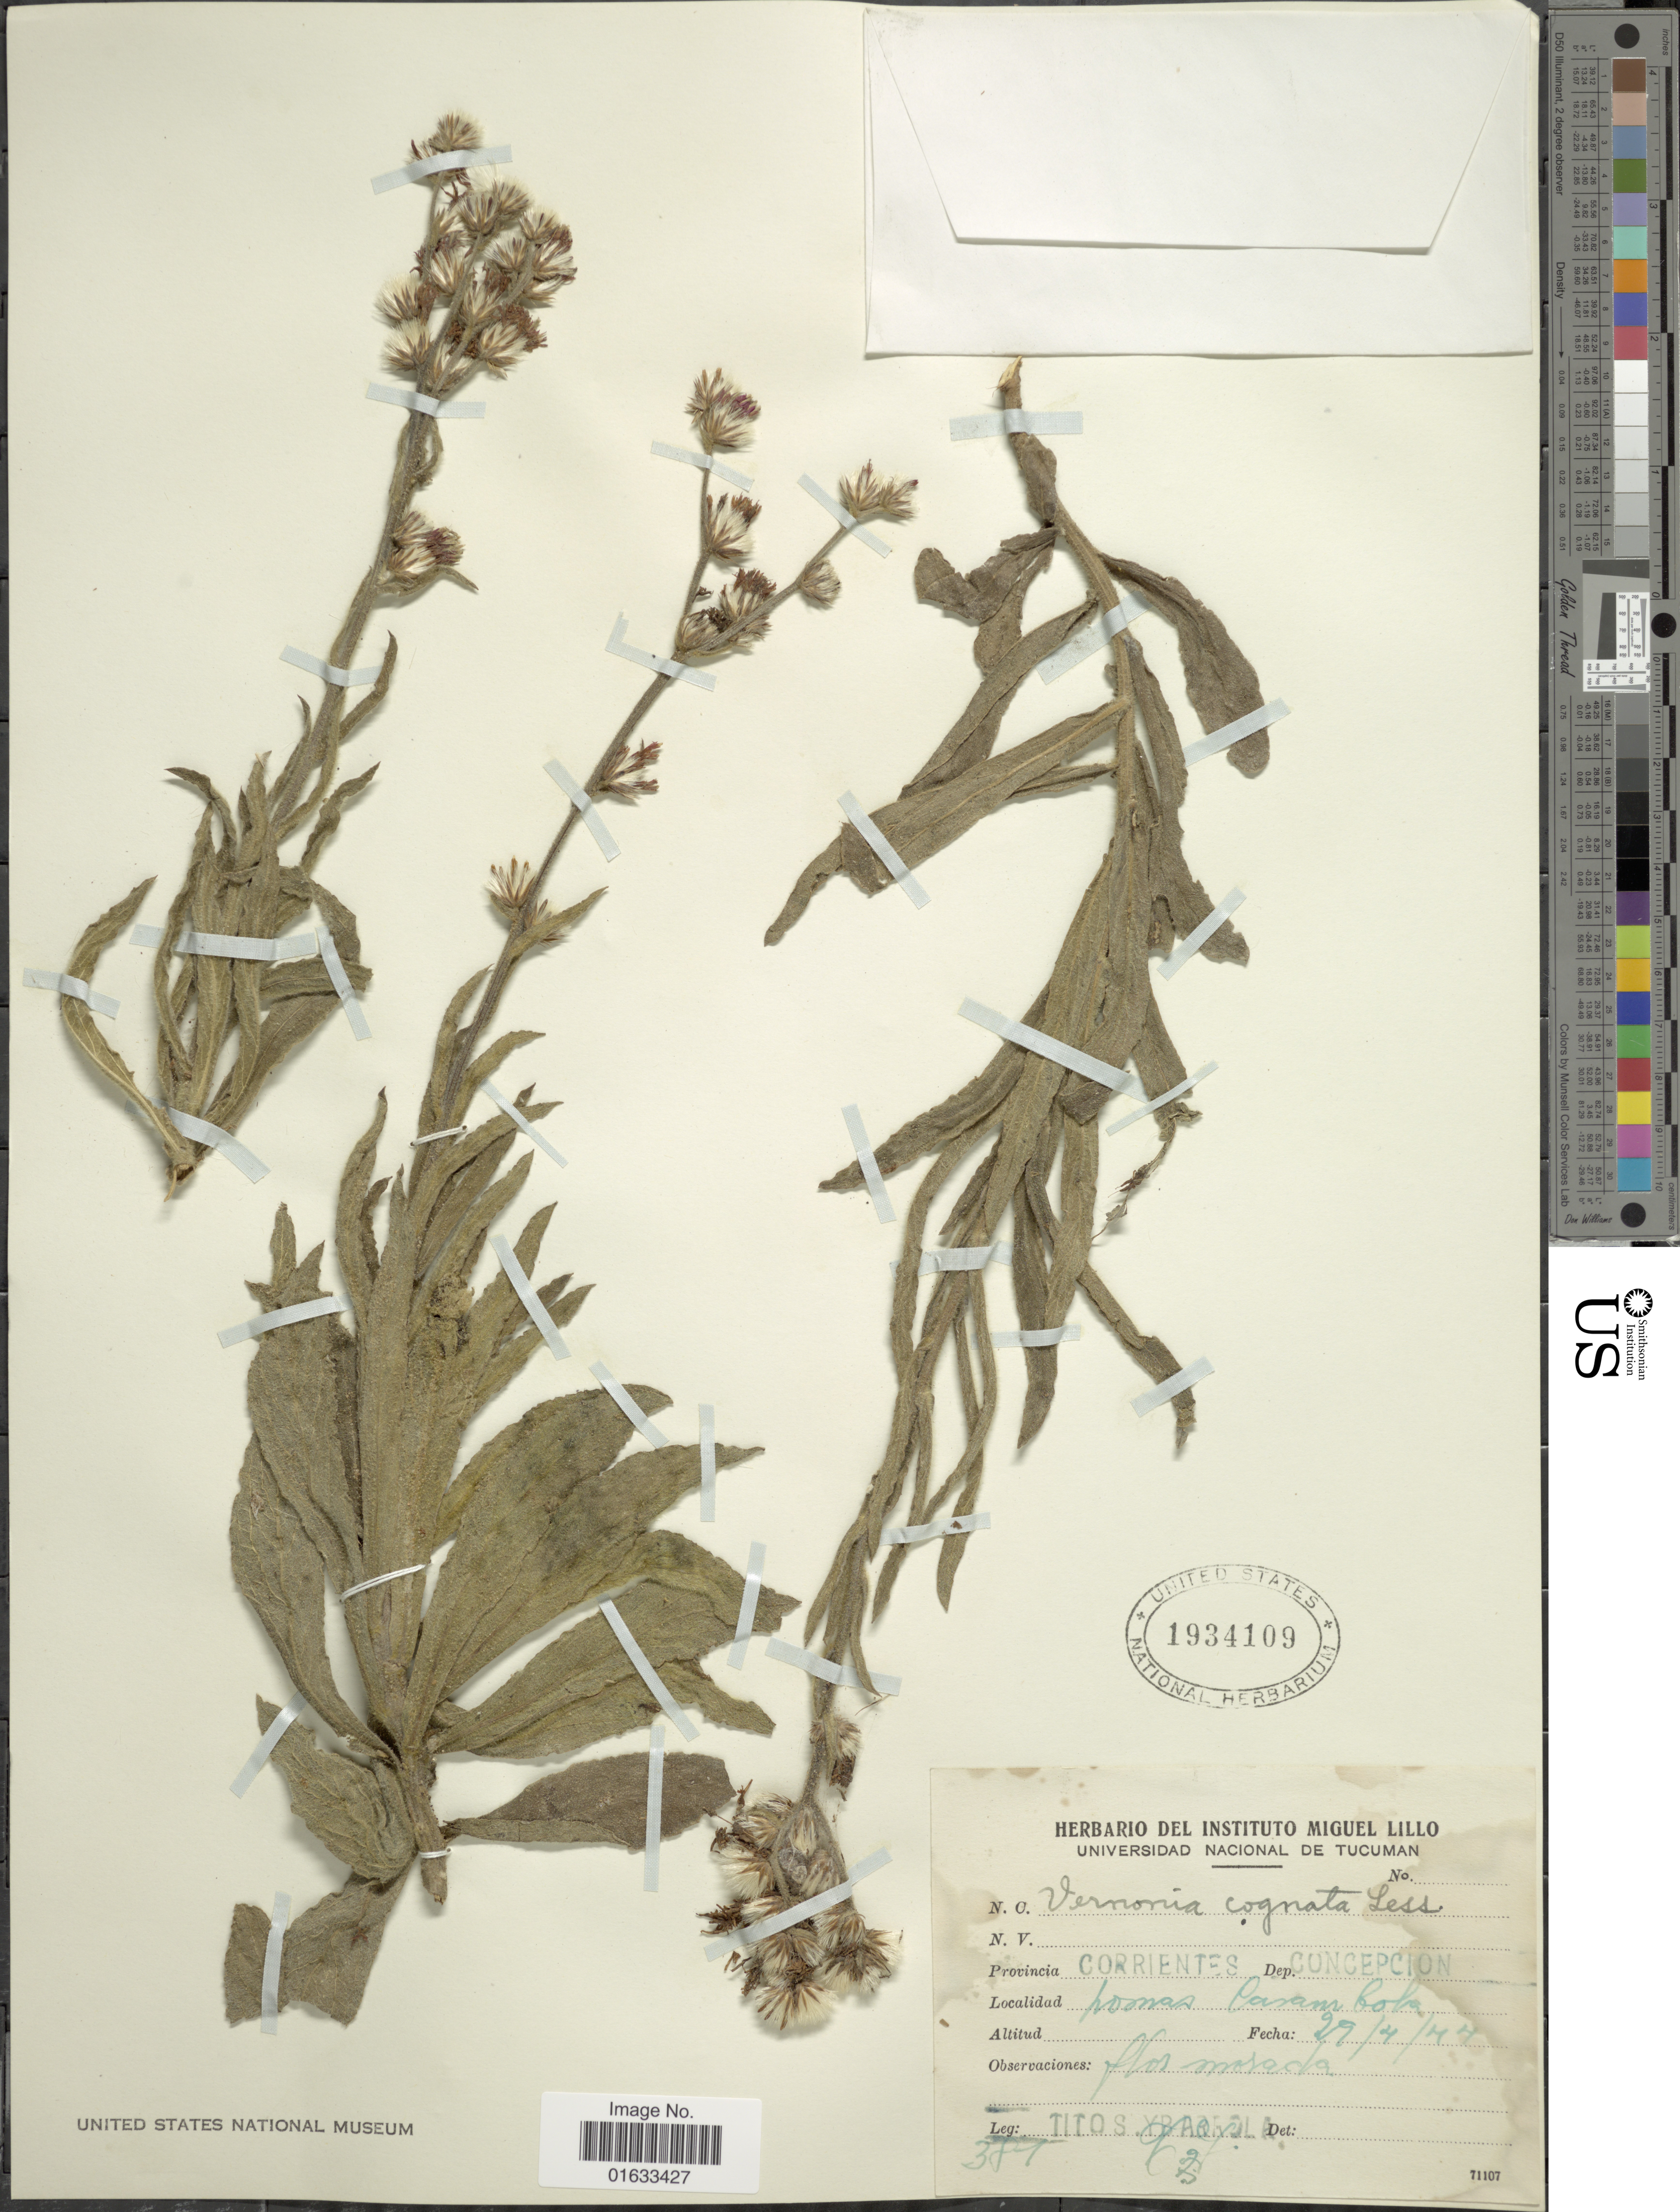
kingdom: Plantae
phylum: Tracheophyta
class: Magnoliopsida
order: Asterales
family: Asteraceae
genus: Chrysolaena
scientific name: Chrysolaena platensis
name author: (Spreng.) H. Rob.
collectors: T. Ybarrola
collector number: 371*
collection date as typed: Transcribed d/m/y: 29/4/44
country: Argentina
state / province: Corrientes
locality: Provincia Corrientes, Dep. Concepcion, Lomas Carambola.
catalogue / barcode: US 1934109